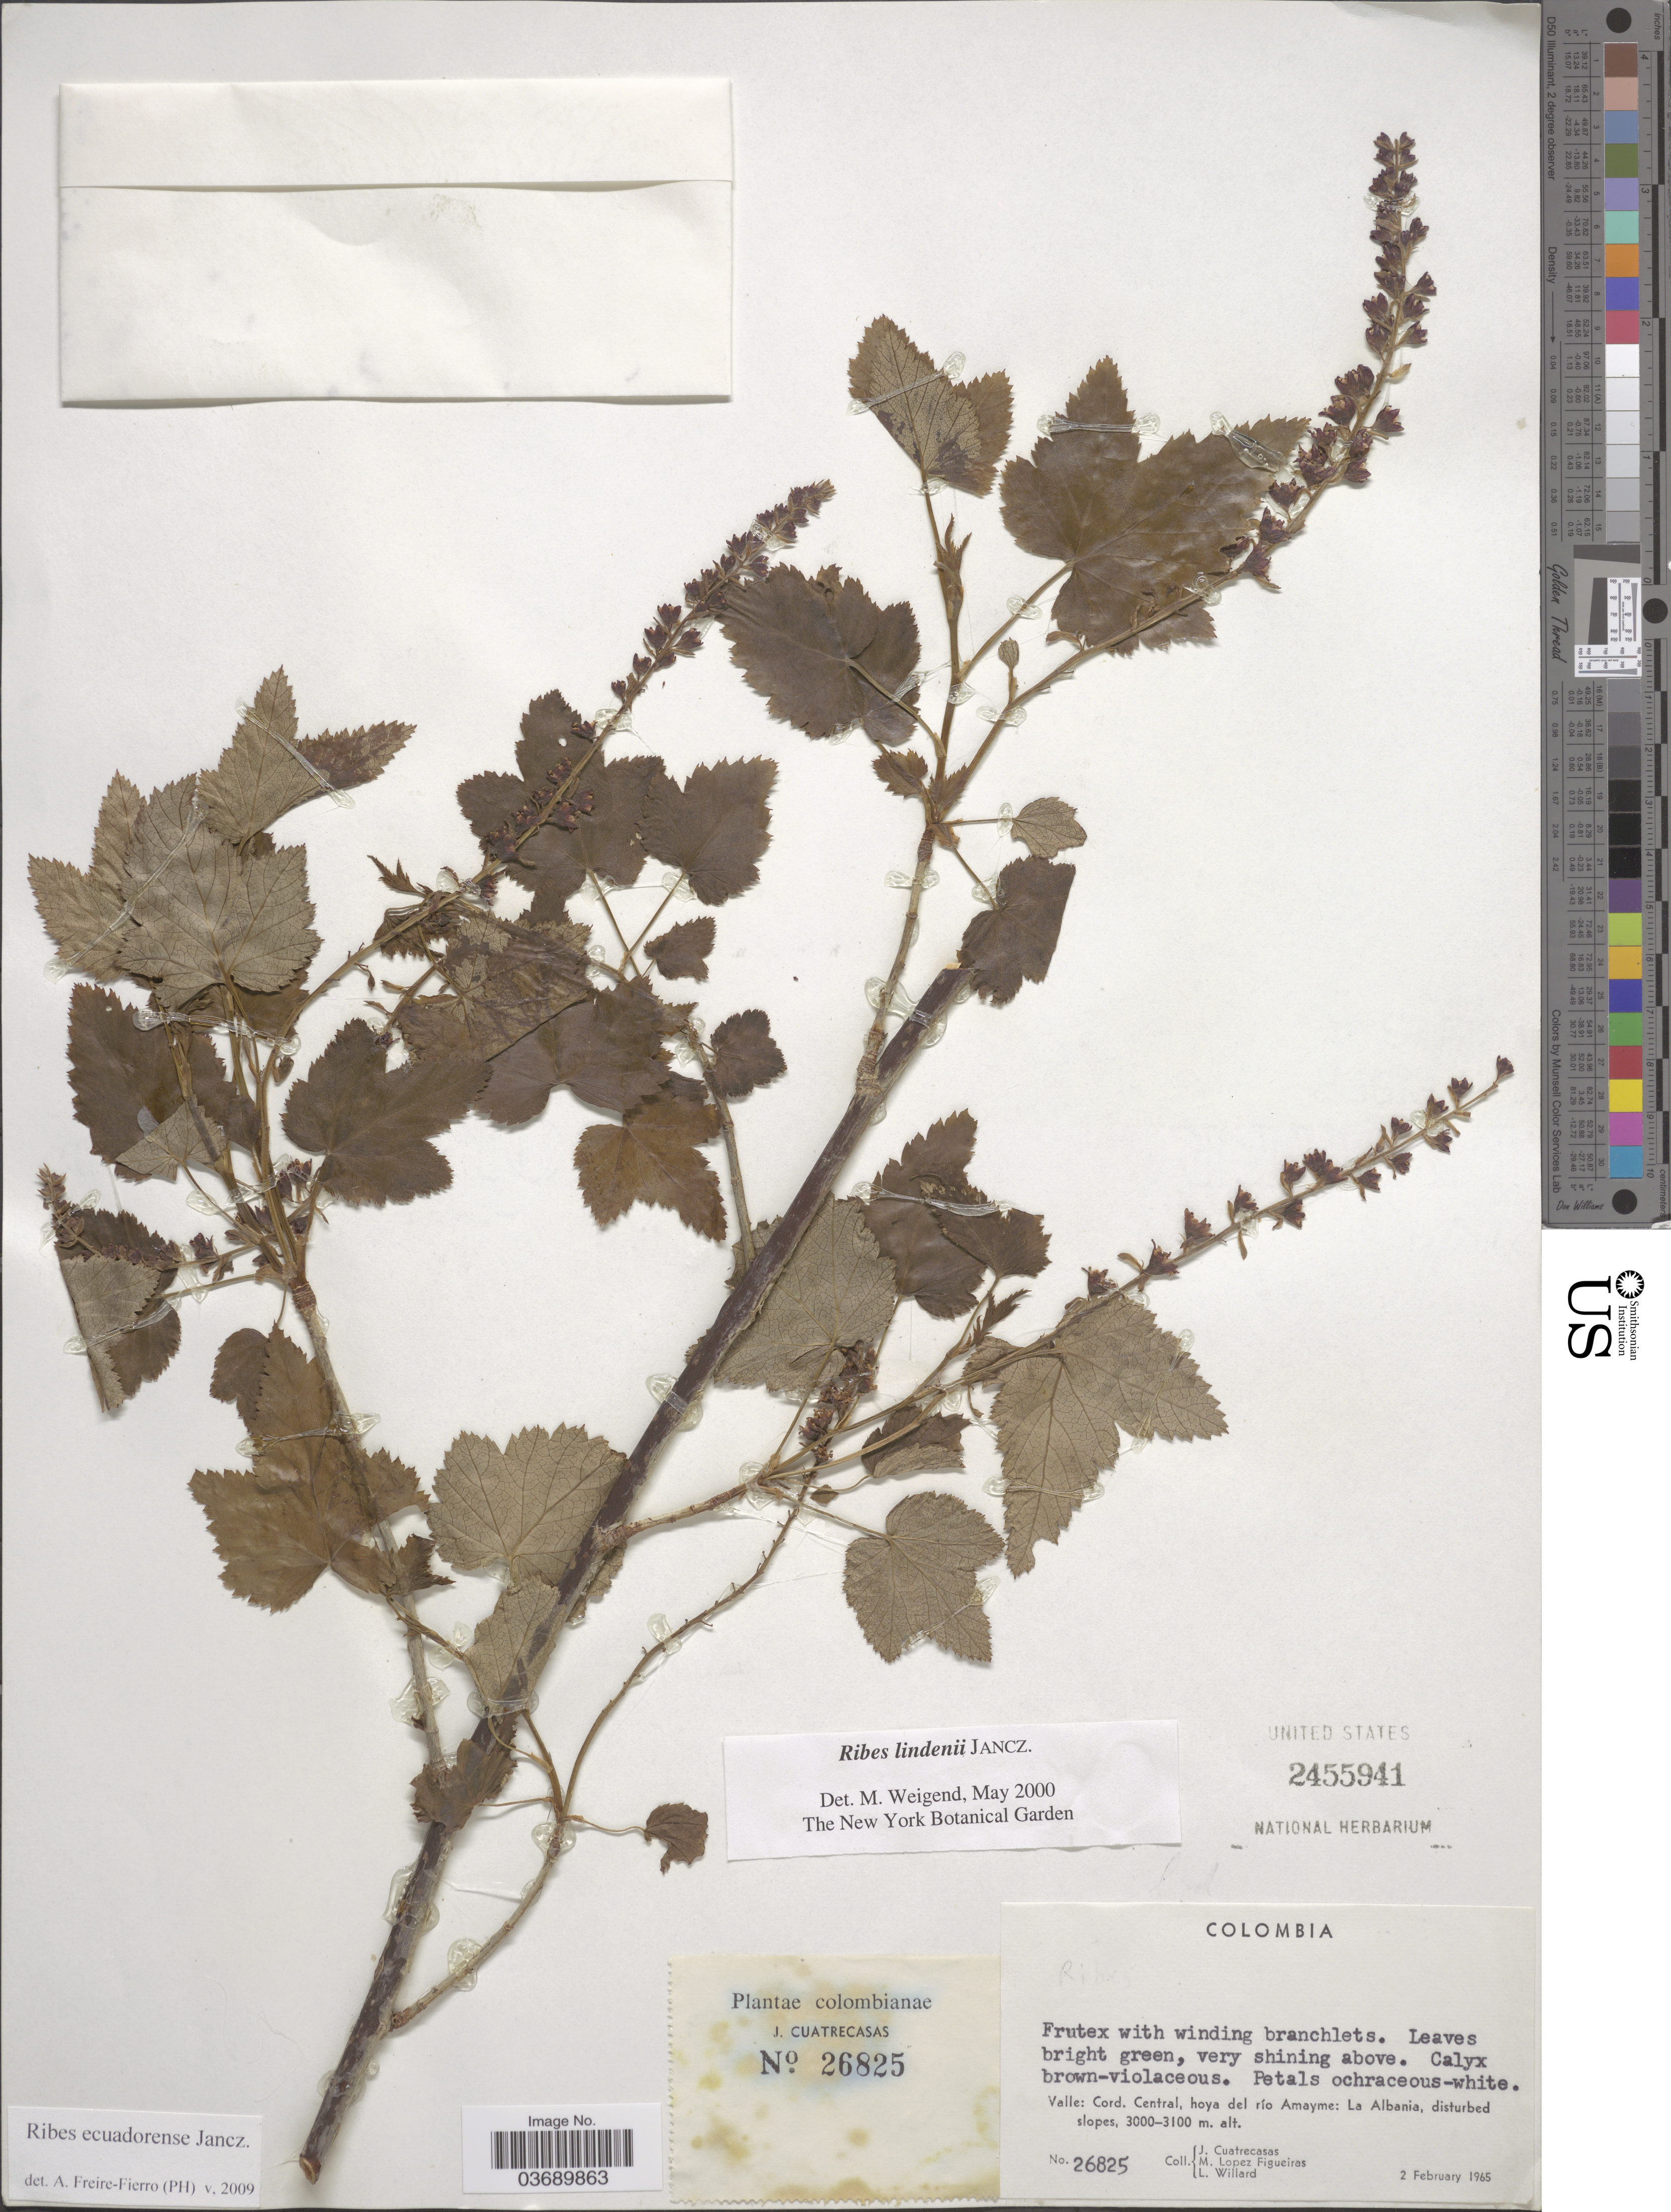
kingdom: Plantae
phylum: Tracheophyta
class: Magnoliopsida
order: Saxifragales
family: Grossulariaceae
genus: Ribes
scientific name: Ribes ecuadorense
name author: Jancz.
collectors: J. Cuatrecasas, M. López Figueiras & L. Willard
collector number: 26825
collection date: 1965-02-02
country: Colombia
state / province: Valle del Cauca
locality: Valle: Cord. Central, hoya del río Amayme: La Albania.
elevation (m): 3000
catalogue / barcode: US 2455941